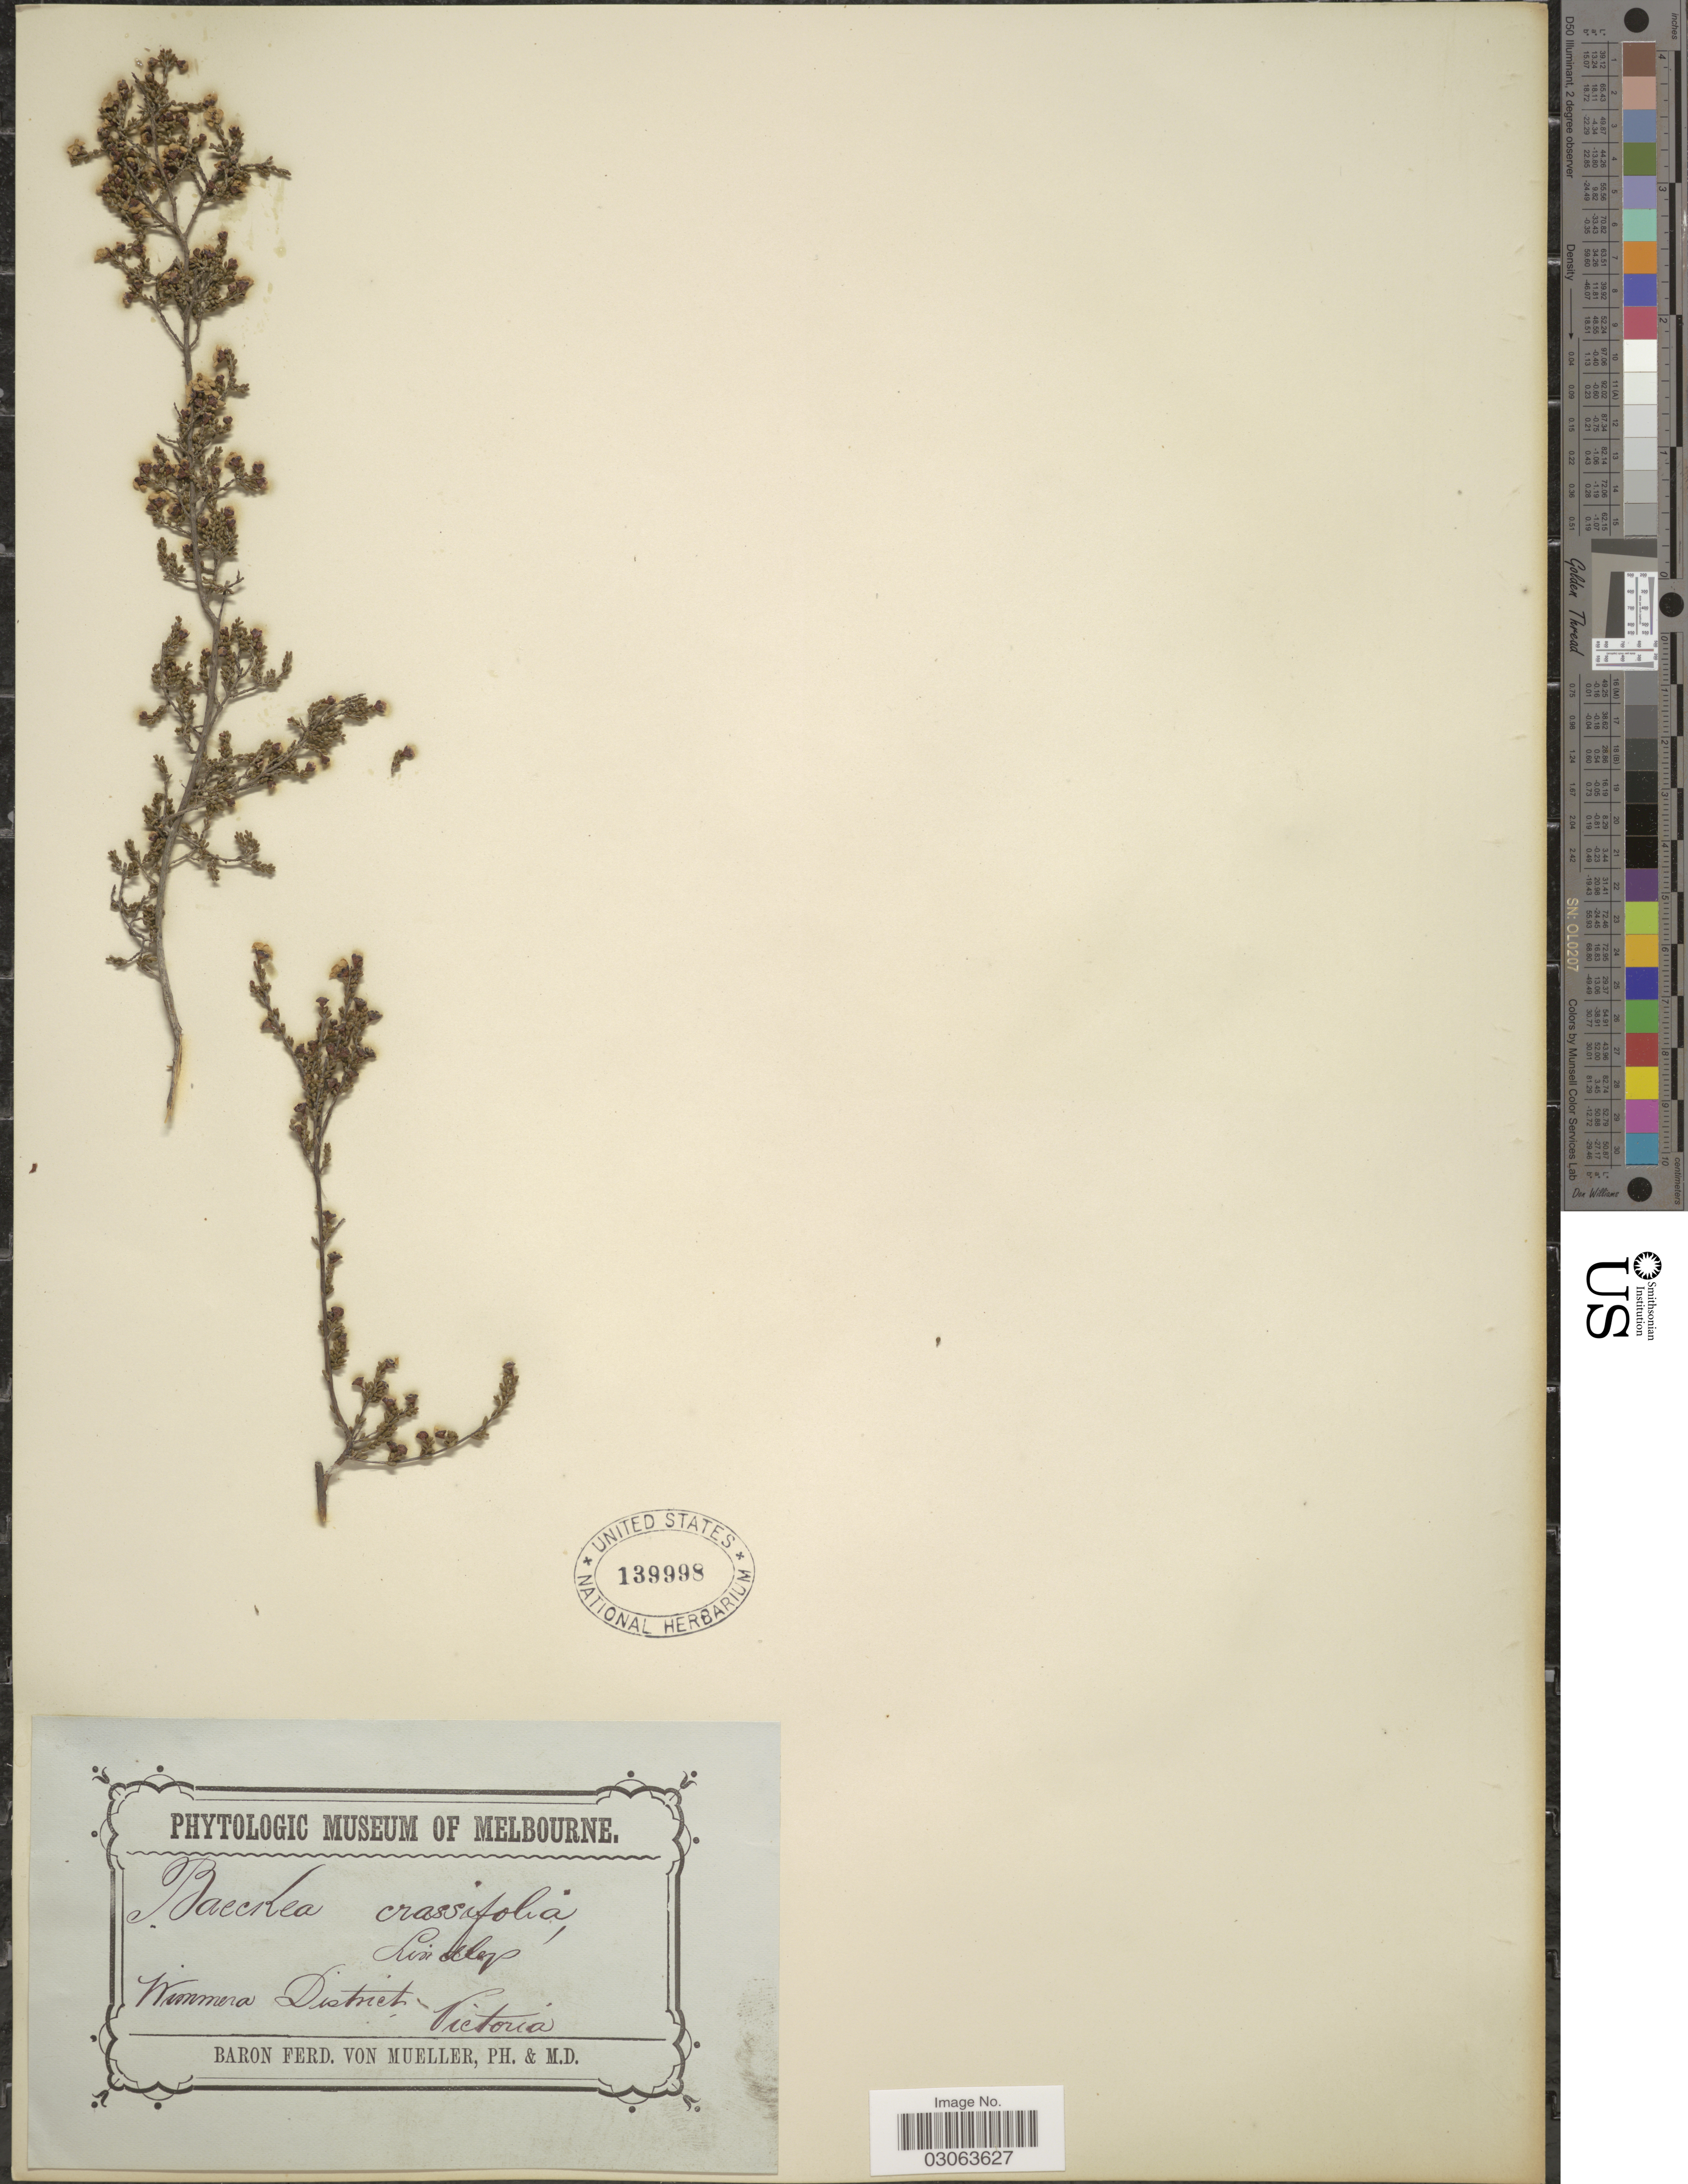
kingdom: Plantae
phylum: Tracheophyta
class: Magnoliopsida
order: Myrtales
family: Myrtaceae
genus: Rinzia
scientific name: Rinzia orientalis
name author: Rye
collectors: F. Mueller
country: Australia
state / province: Victoria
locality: Wimmera, Victoria.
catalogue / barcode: US 139998